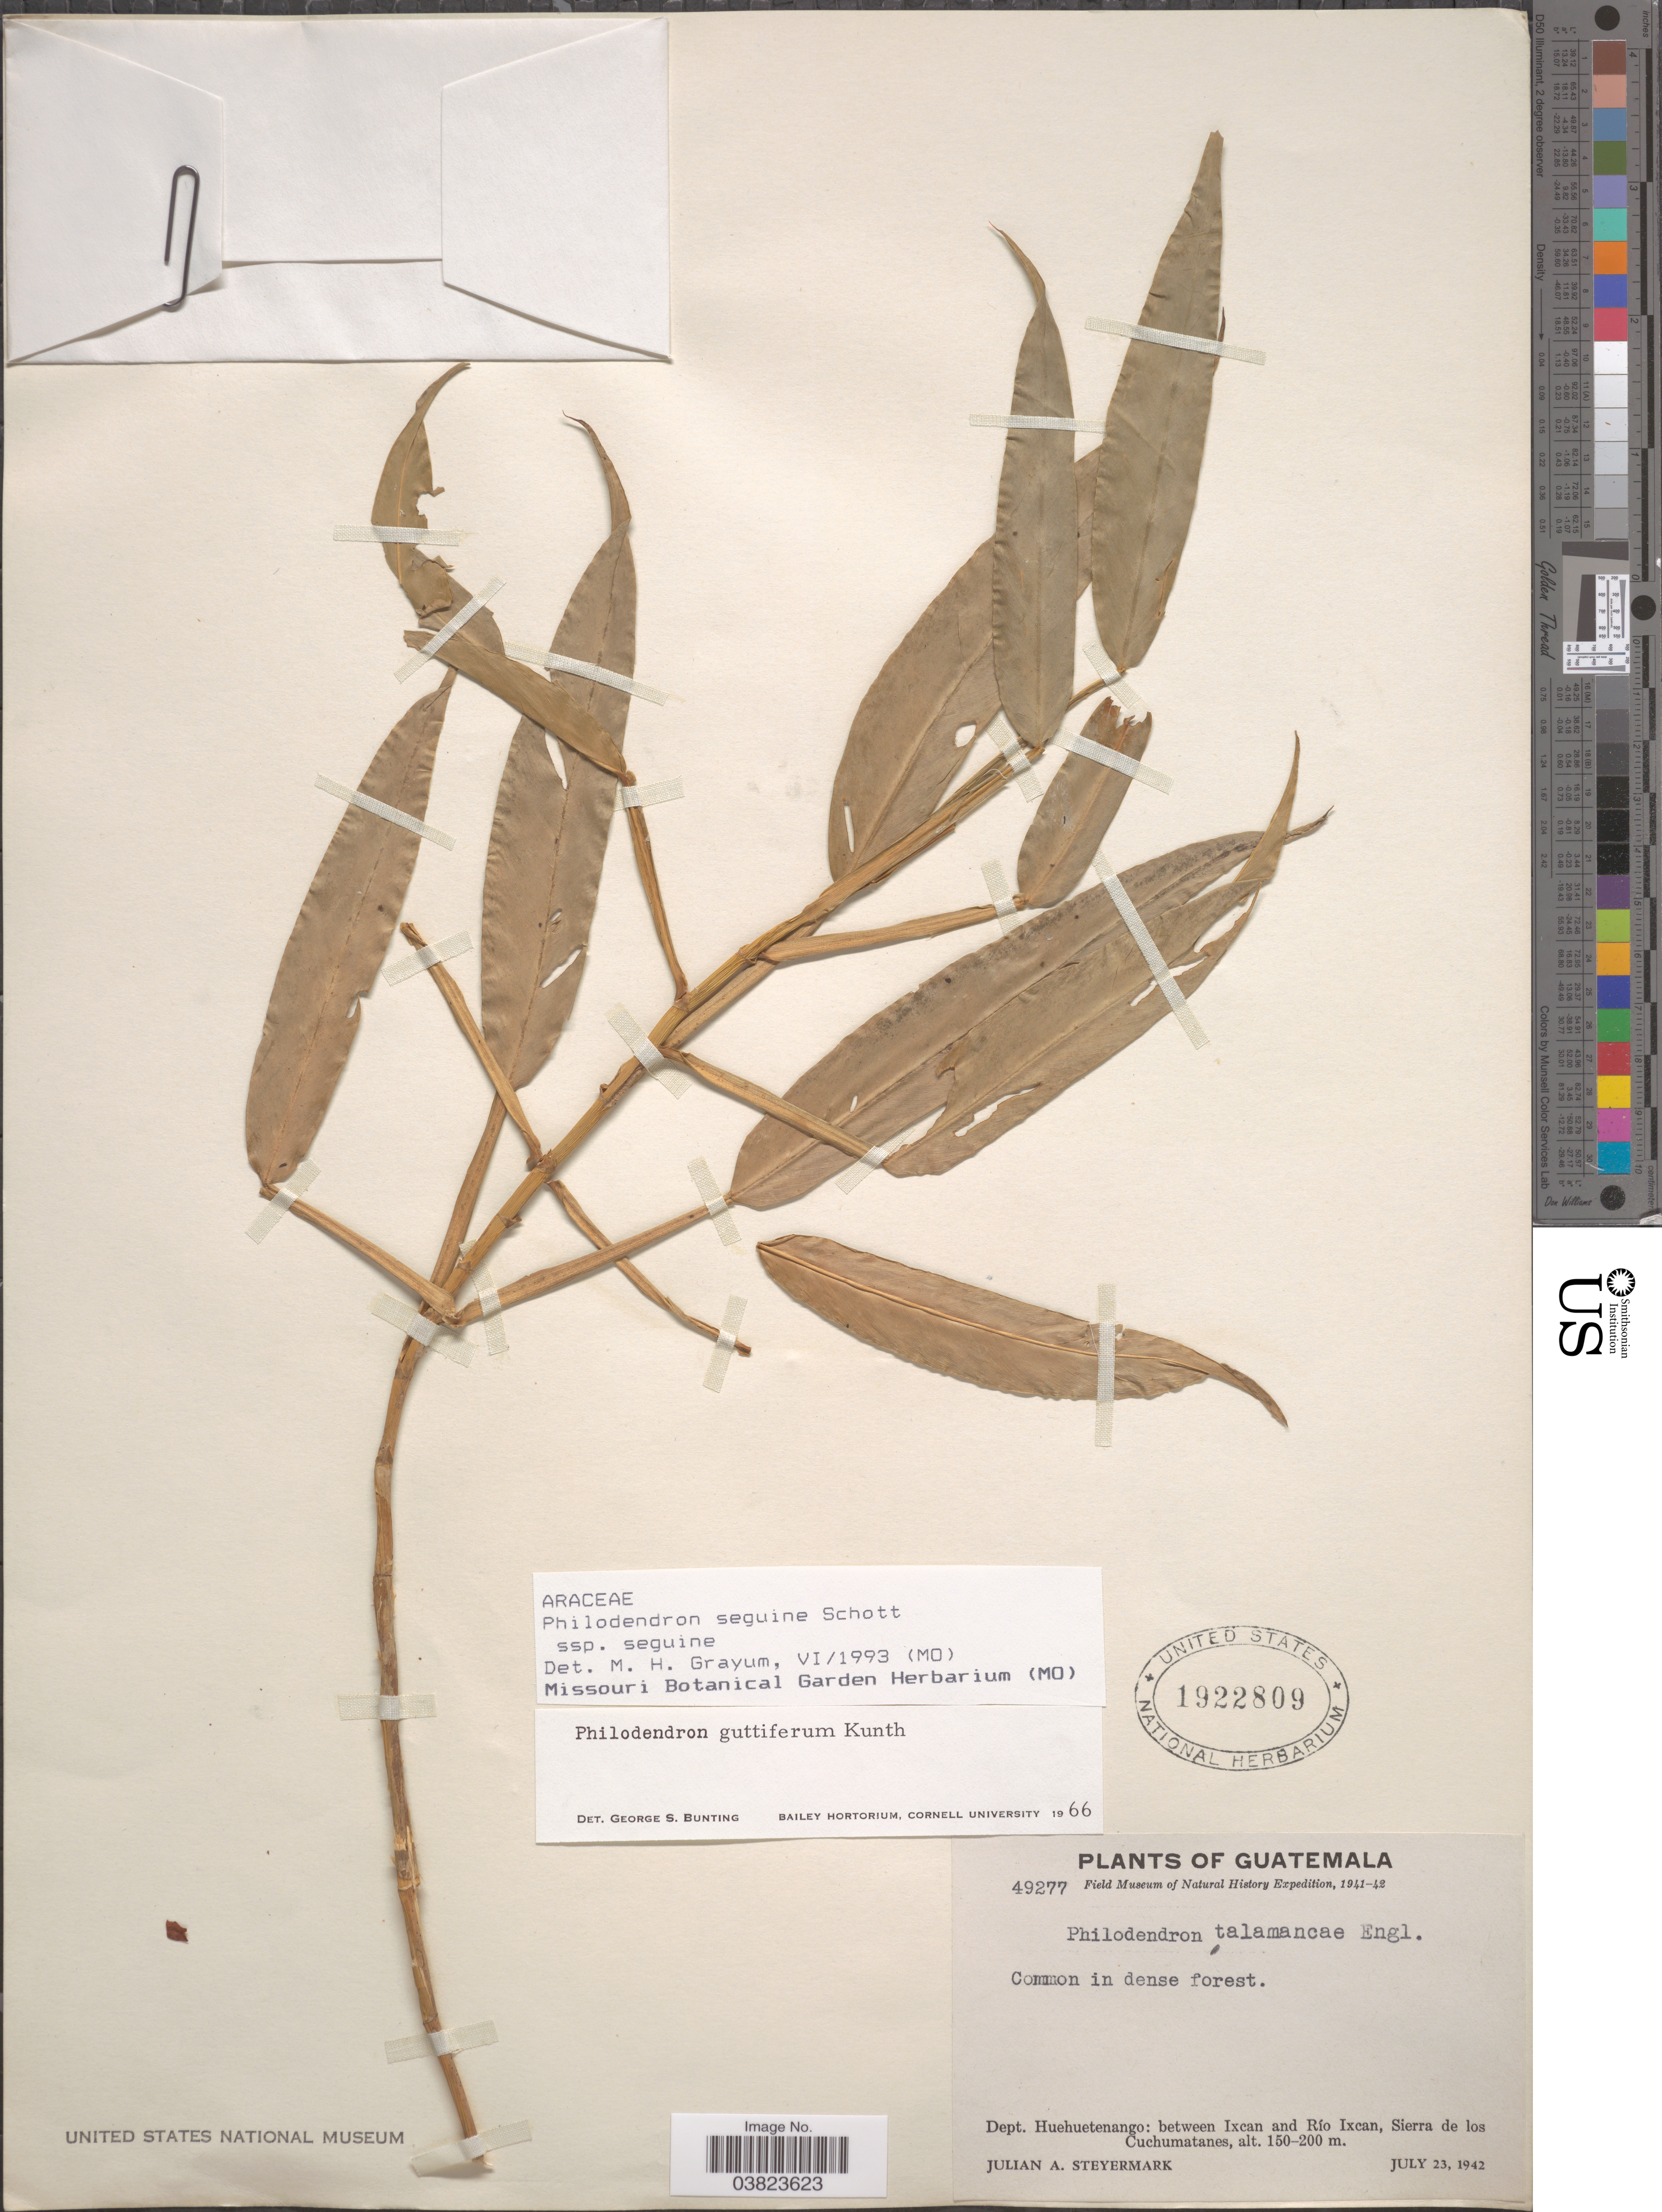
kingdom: Plantae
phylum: Tracheophyta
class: Liliopsida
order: Alismatales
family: Araceae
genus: Philodendron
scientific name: Philodendron seguine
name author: Schott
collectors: J. Steyermark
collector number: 49277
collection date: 1942-07-23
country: Guatemala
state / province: Huehuetenango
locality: Dept. Huehuetenango: between Ixcan and Río Ixcan, Sierra de los Cuchumatanes.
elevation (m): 150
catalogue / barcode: US 1922809